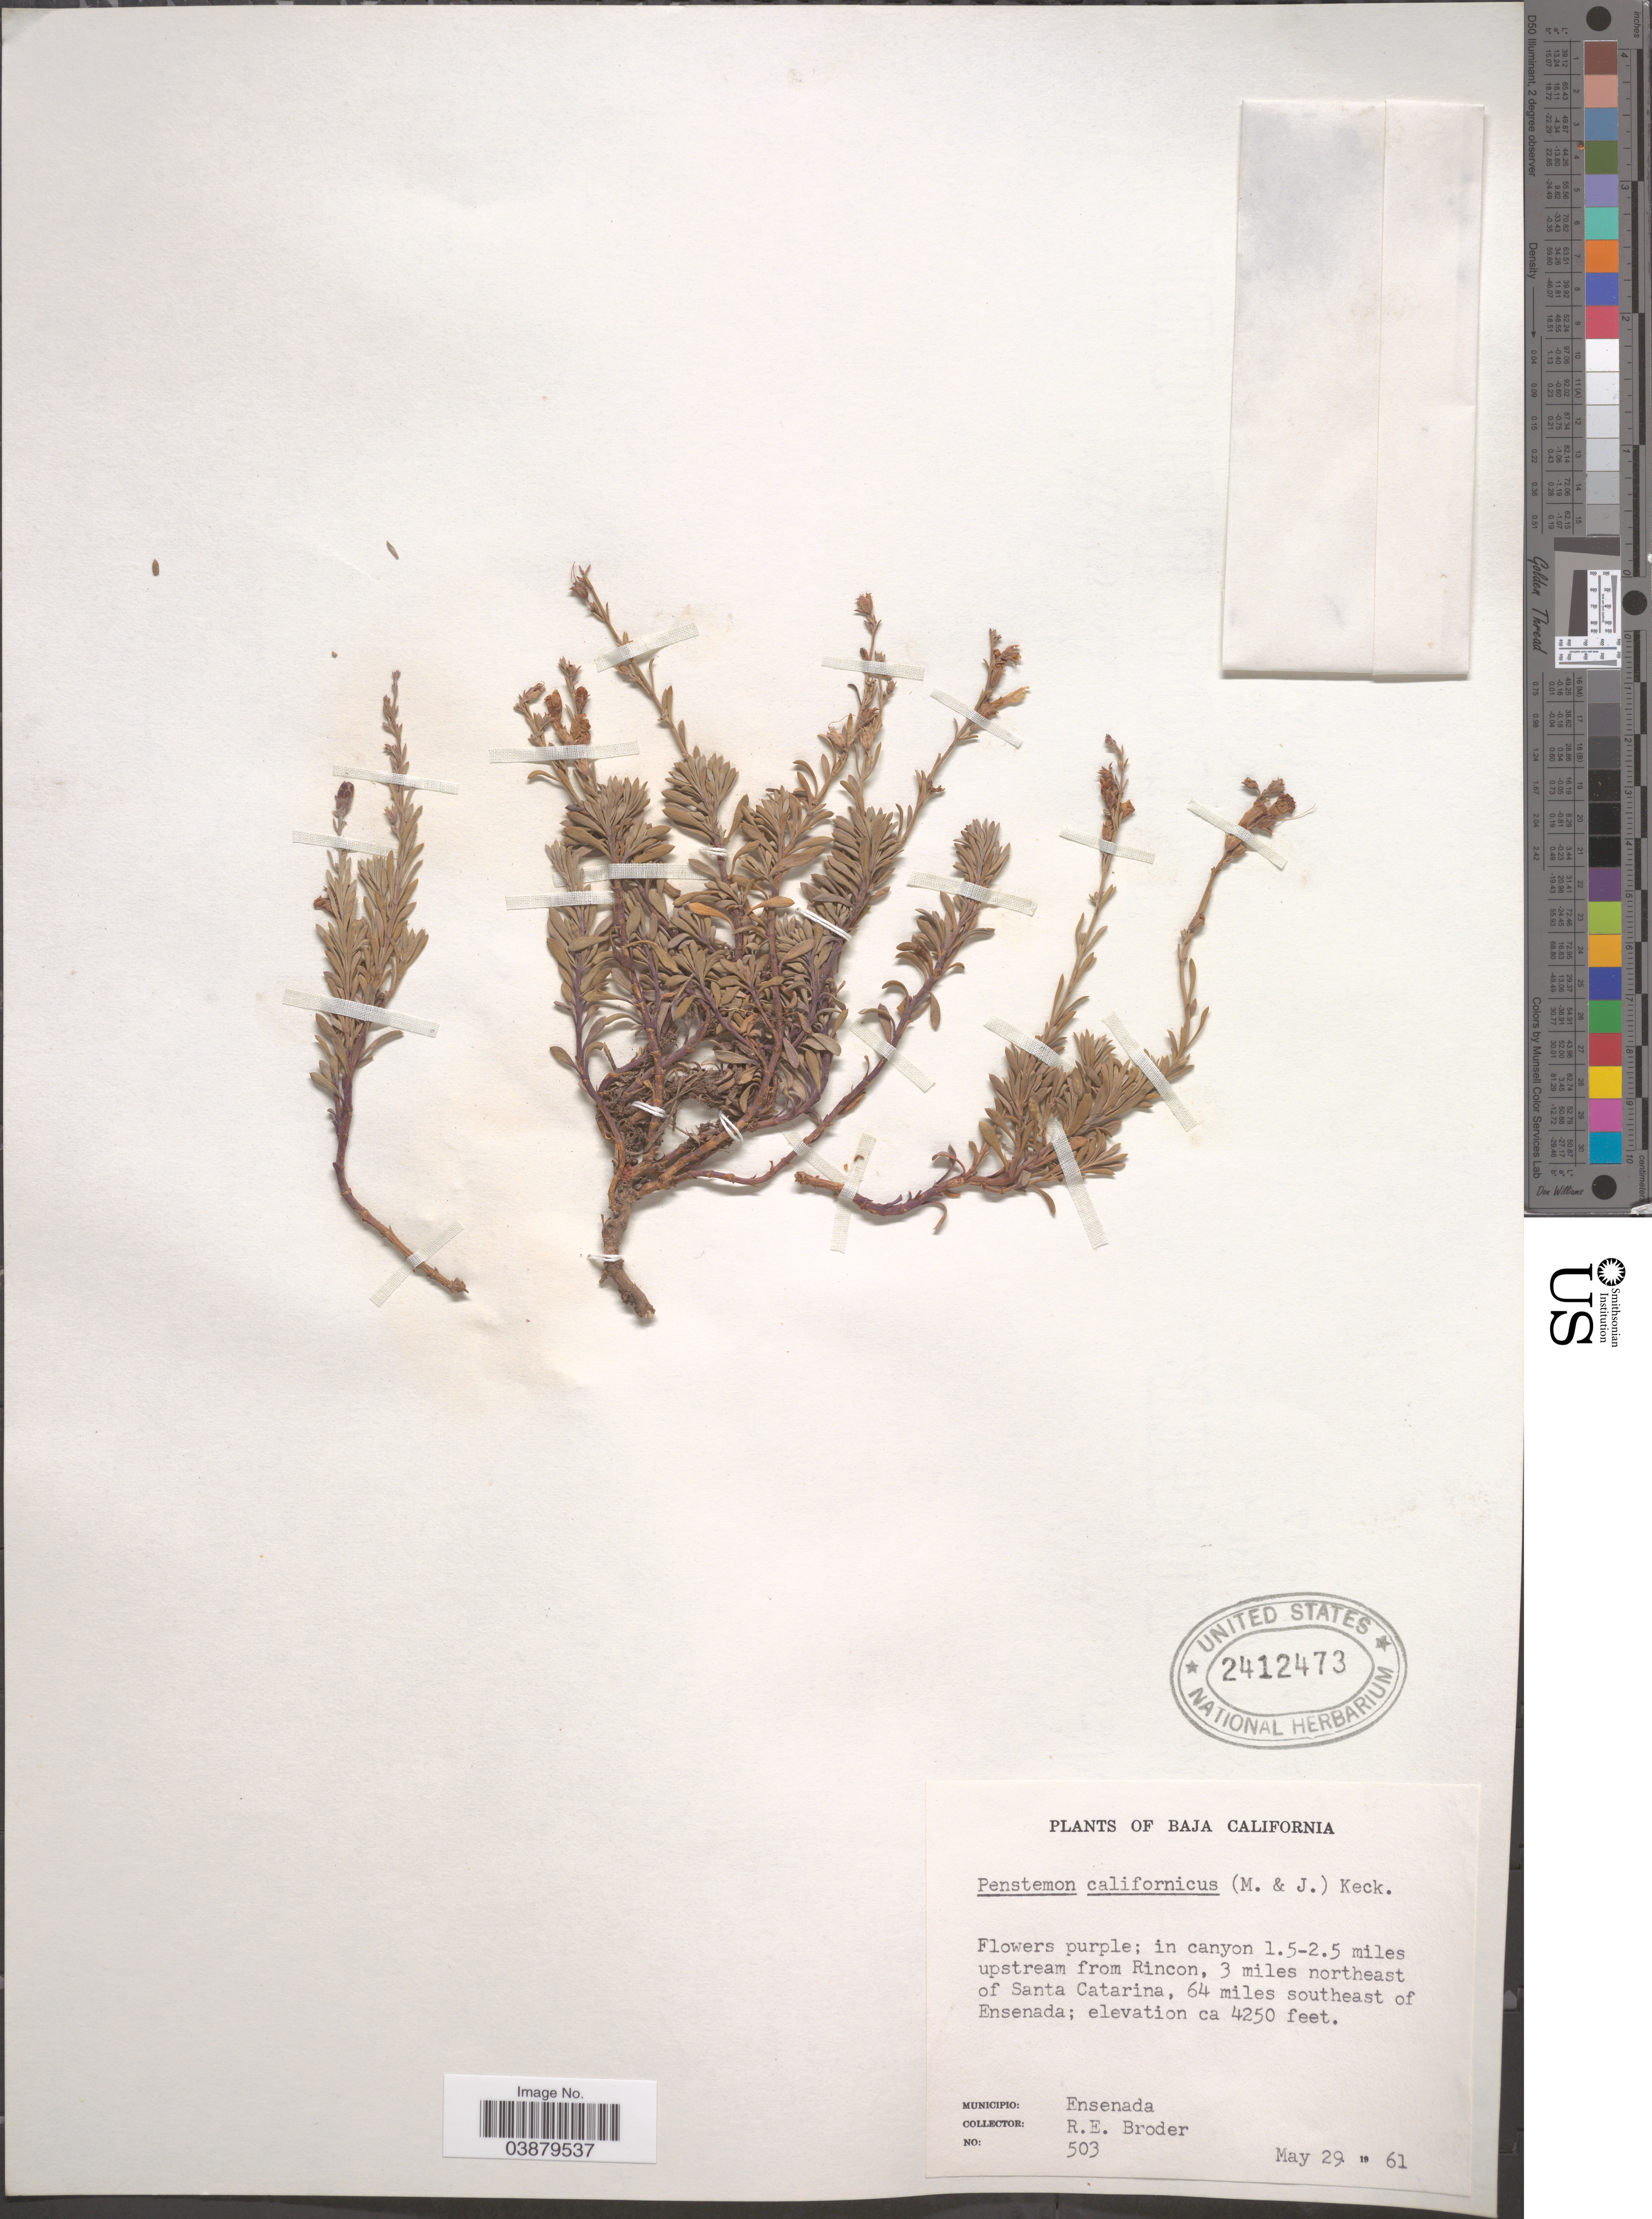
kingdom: Plantae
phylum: Tracheophyta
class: Magnoliopsida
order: Lamiales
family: Plantaginaceae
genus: Penstemon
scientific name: Penstemon californicus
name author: (Munz & I.M. Johnst.) D.D. Keck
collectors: R. Broder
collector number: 503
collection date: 1961-05-29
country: Mexico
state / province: Baja California Norte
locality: In canyon 1.5-2.5 miles upstream from Rincon, 3 miles northeast of Santa Catarina, 64 miles southeast of Ensenada.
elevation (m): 1295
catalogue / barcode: US 2412473